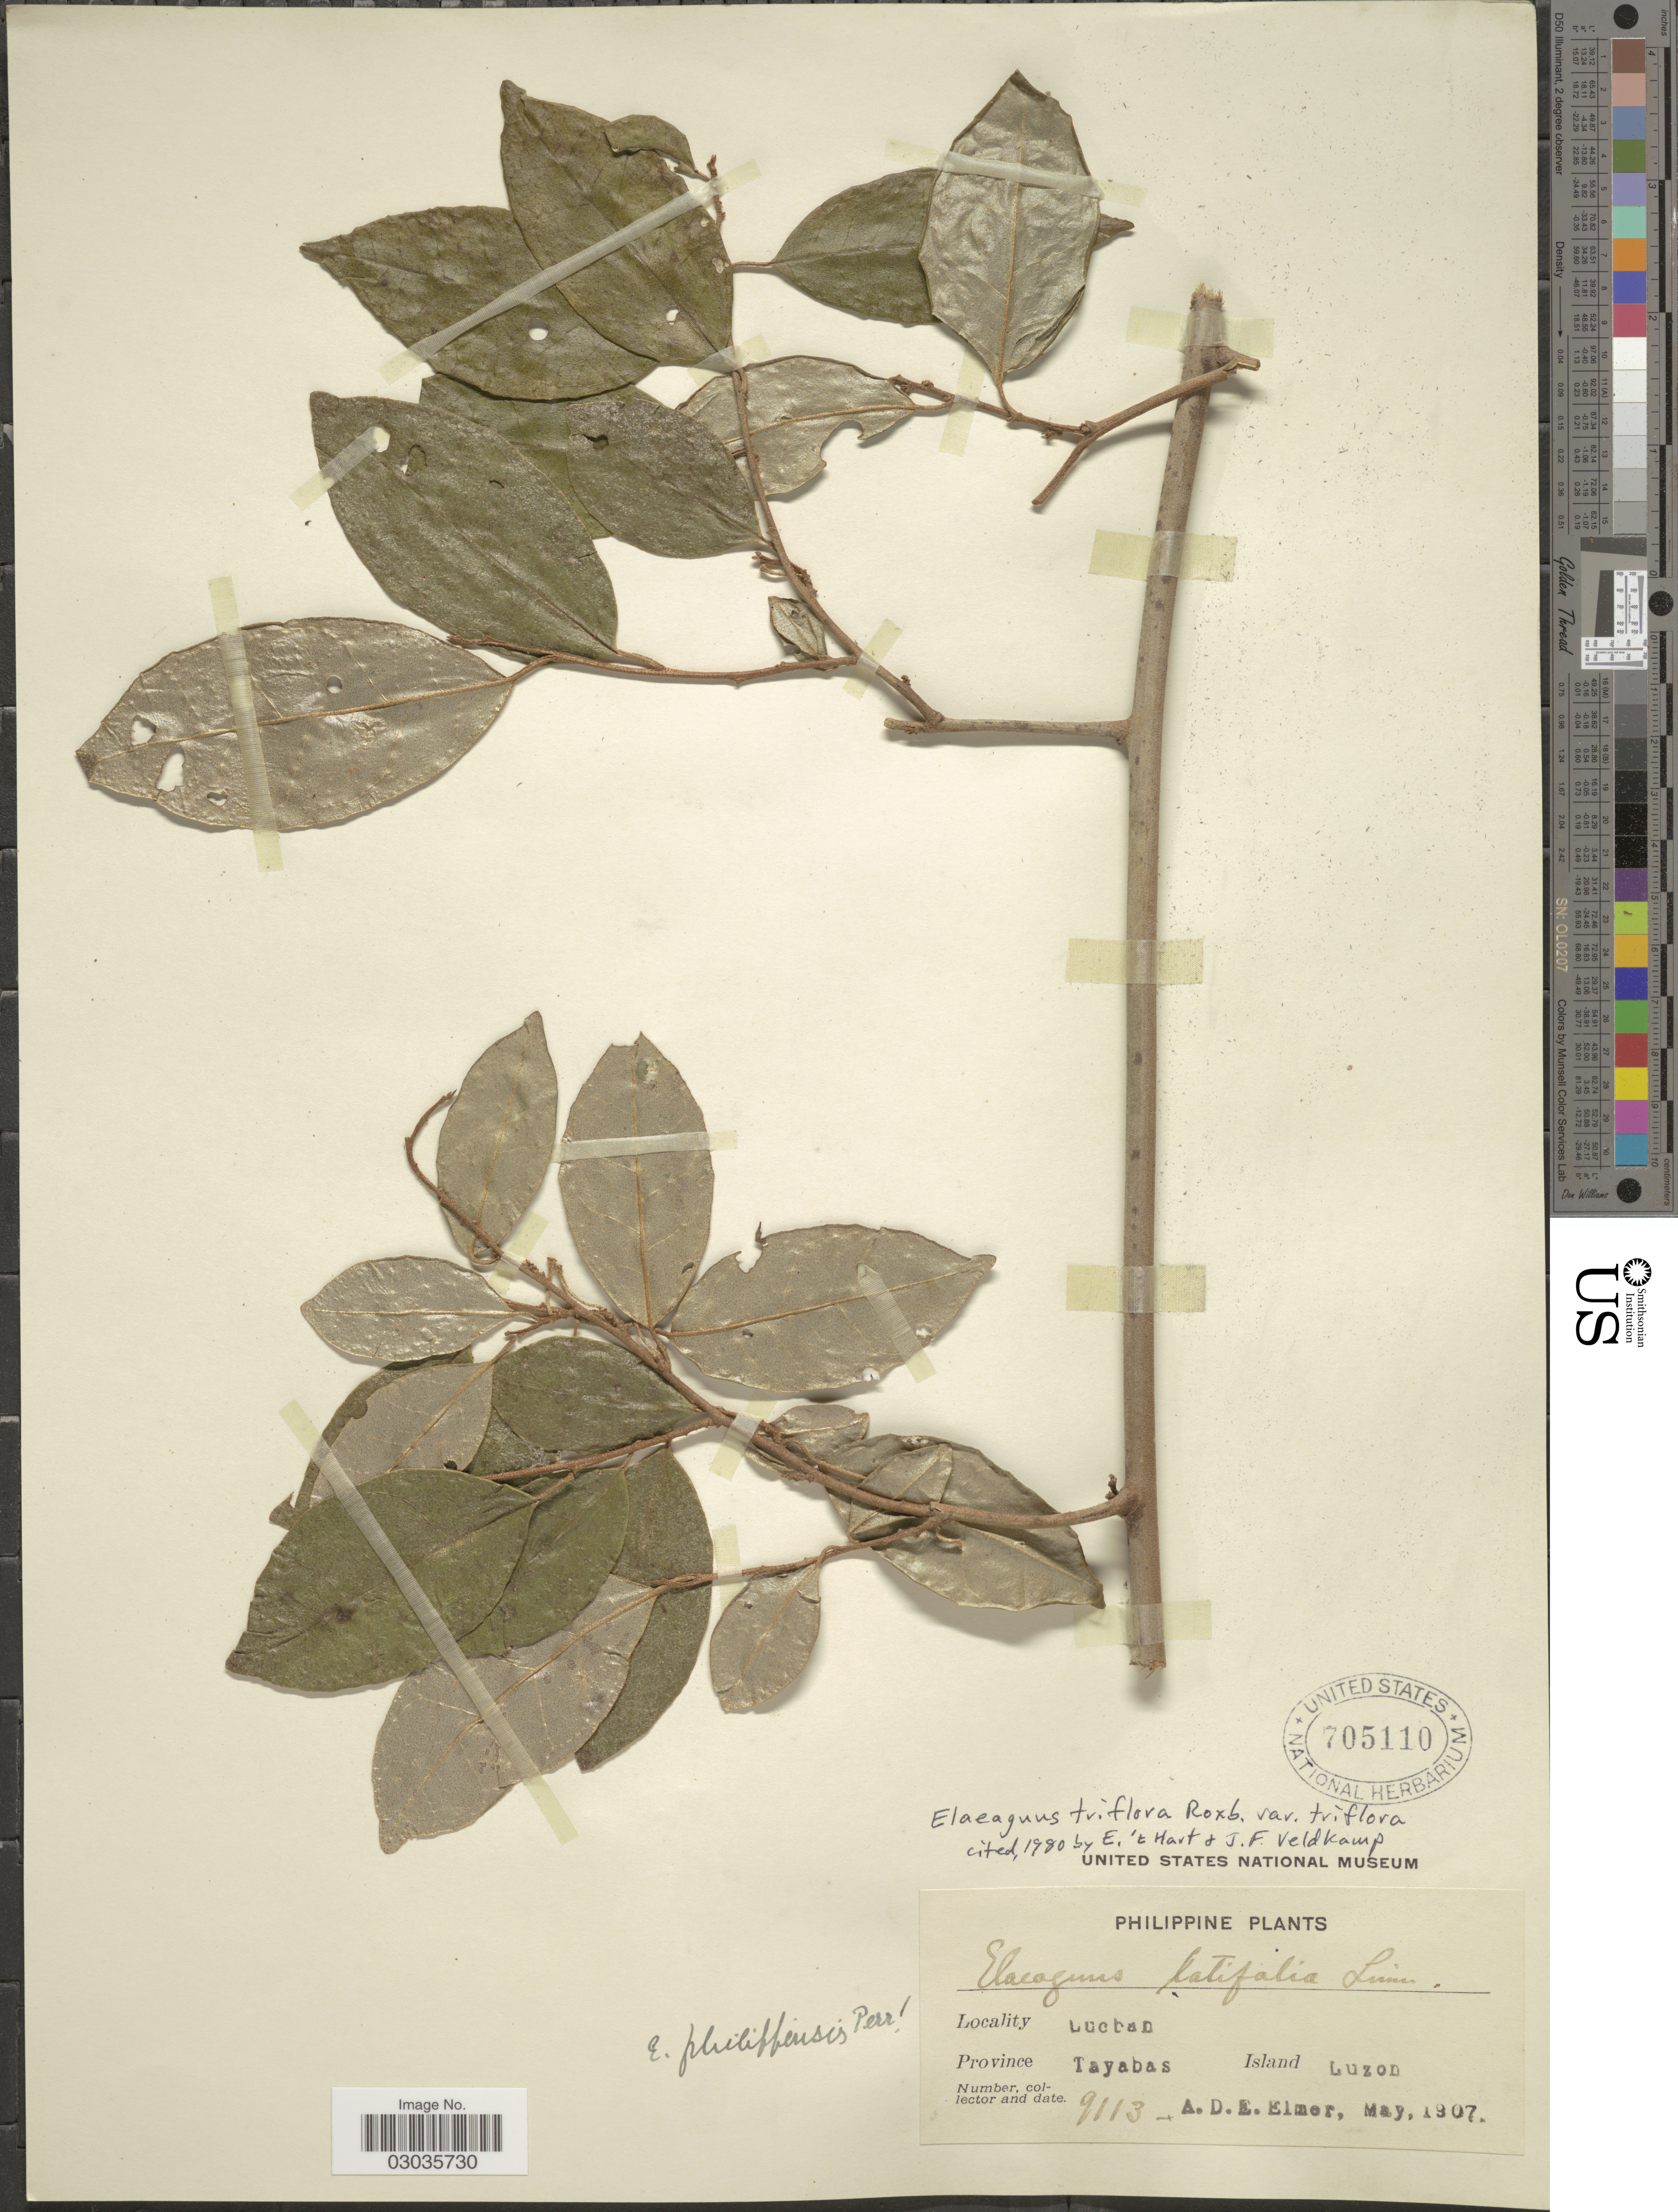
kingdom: Plantae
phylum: Tracheophyta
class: Magnoliopsida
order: Rosales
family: Elaeagnaceae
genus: Elaeagnus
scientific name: Elaeagnus triflora var. triflora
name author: Roxb.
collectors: A. D. E. Elmer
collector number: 9113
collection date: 1907-05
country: Philippines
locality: Lucban. Province Tayabas. Island Luzon.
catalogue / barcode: US 705110